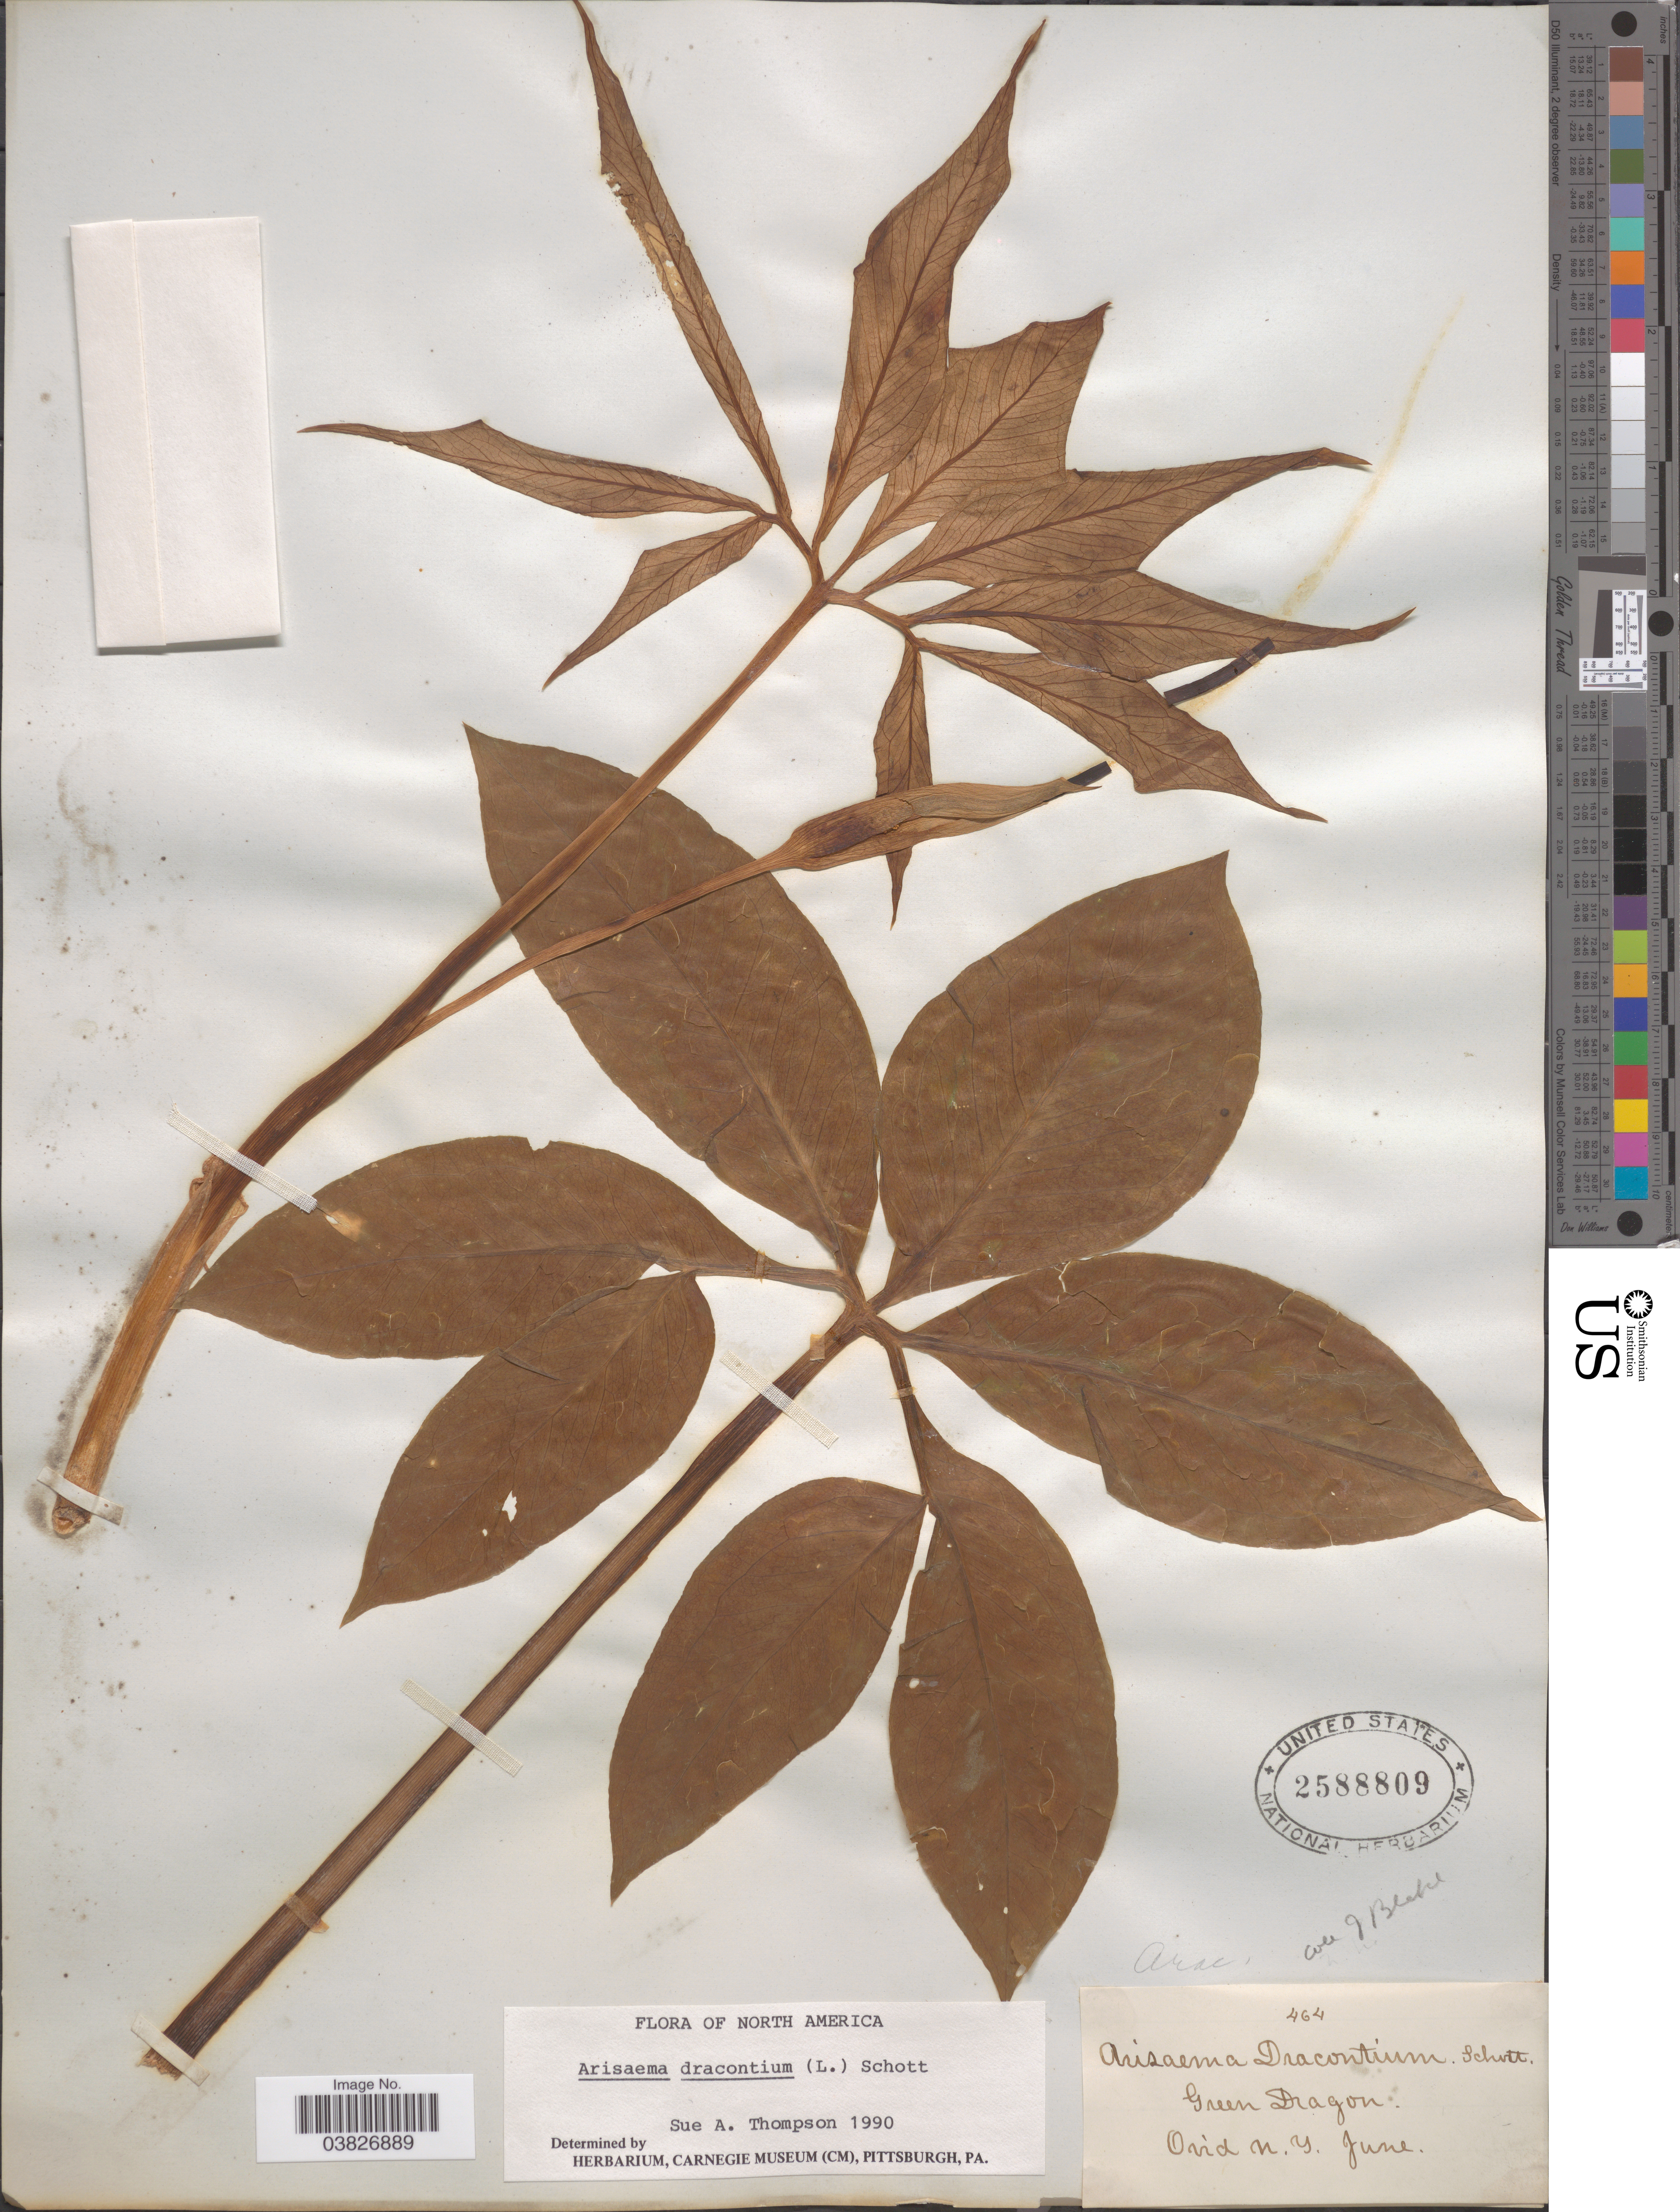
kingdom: Plantae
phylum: Tracheophyta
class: Liliopsida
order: Alismatales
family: Araceae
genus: Arisaema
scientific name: Arisaema dracontium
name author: (L.) Schott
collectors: J. Blake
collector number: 464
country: United States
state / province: New York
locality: Ovid.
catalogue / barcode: US 2588809